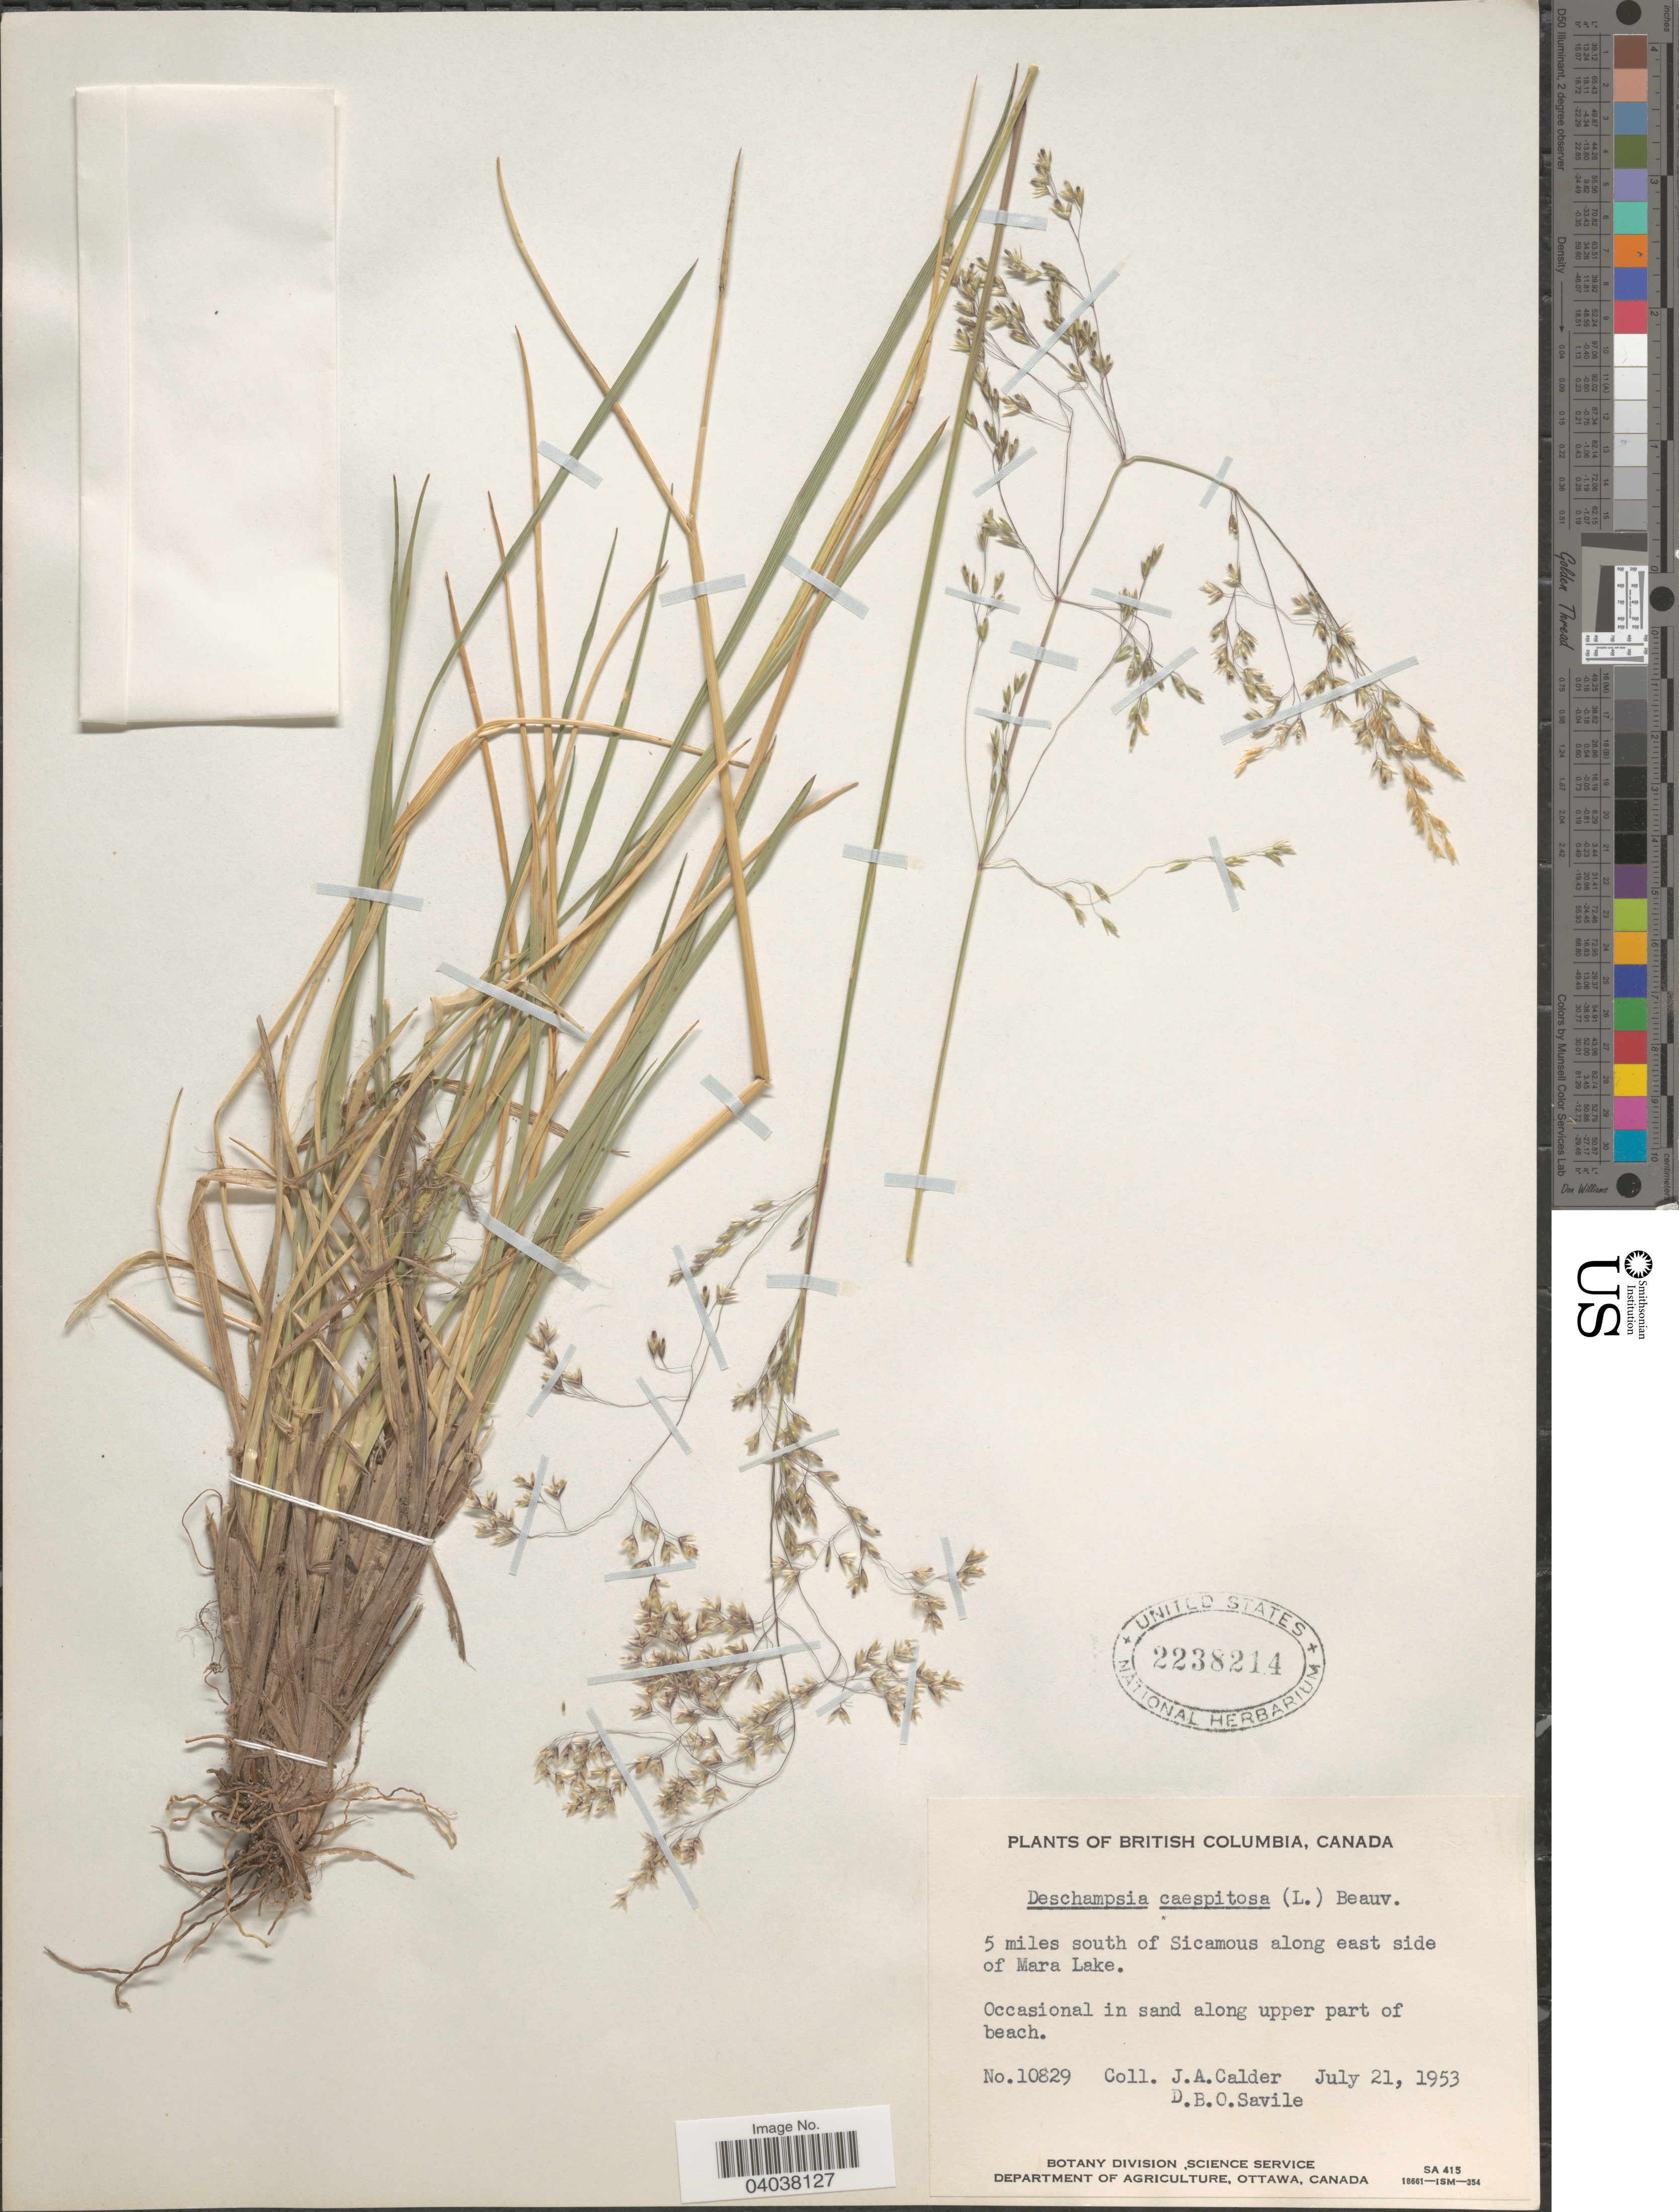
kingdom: Plantae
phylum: Tracheophyta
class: Liliopsida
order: Poales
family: Poaceae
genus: Deschampsia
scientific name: Deschampsia cespitosa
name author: (L.) P. Beauv.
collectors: J. A. Calder & D. Savile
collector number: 10829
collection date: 1953-07-21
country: Canada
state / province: British Columbia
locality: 5 miles south of Sicamous along east side of Mara Lake. Along upper part of beach.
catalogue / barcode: US 2238214